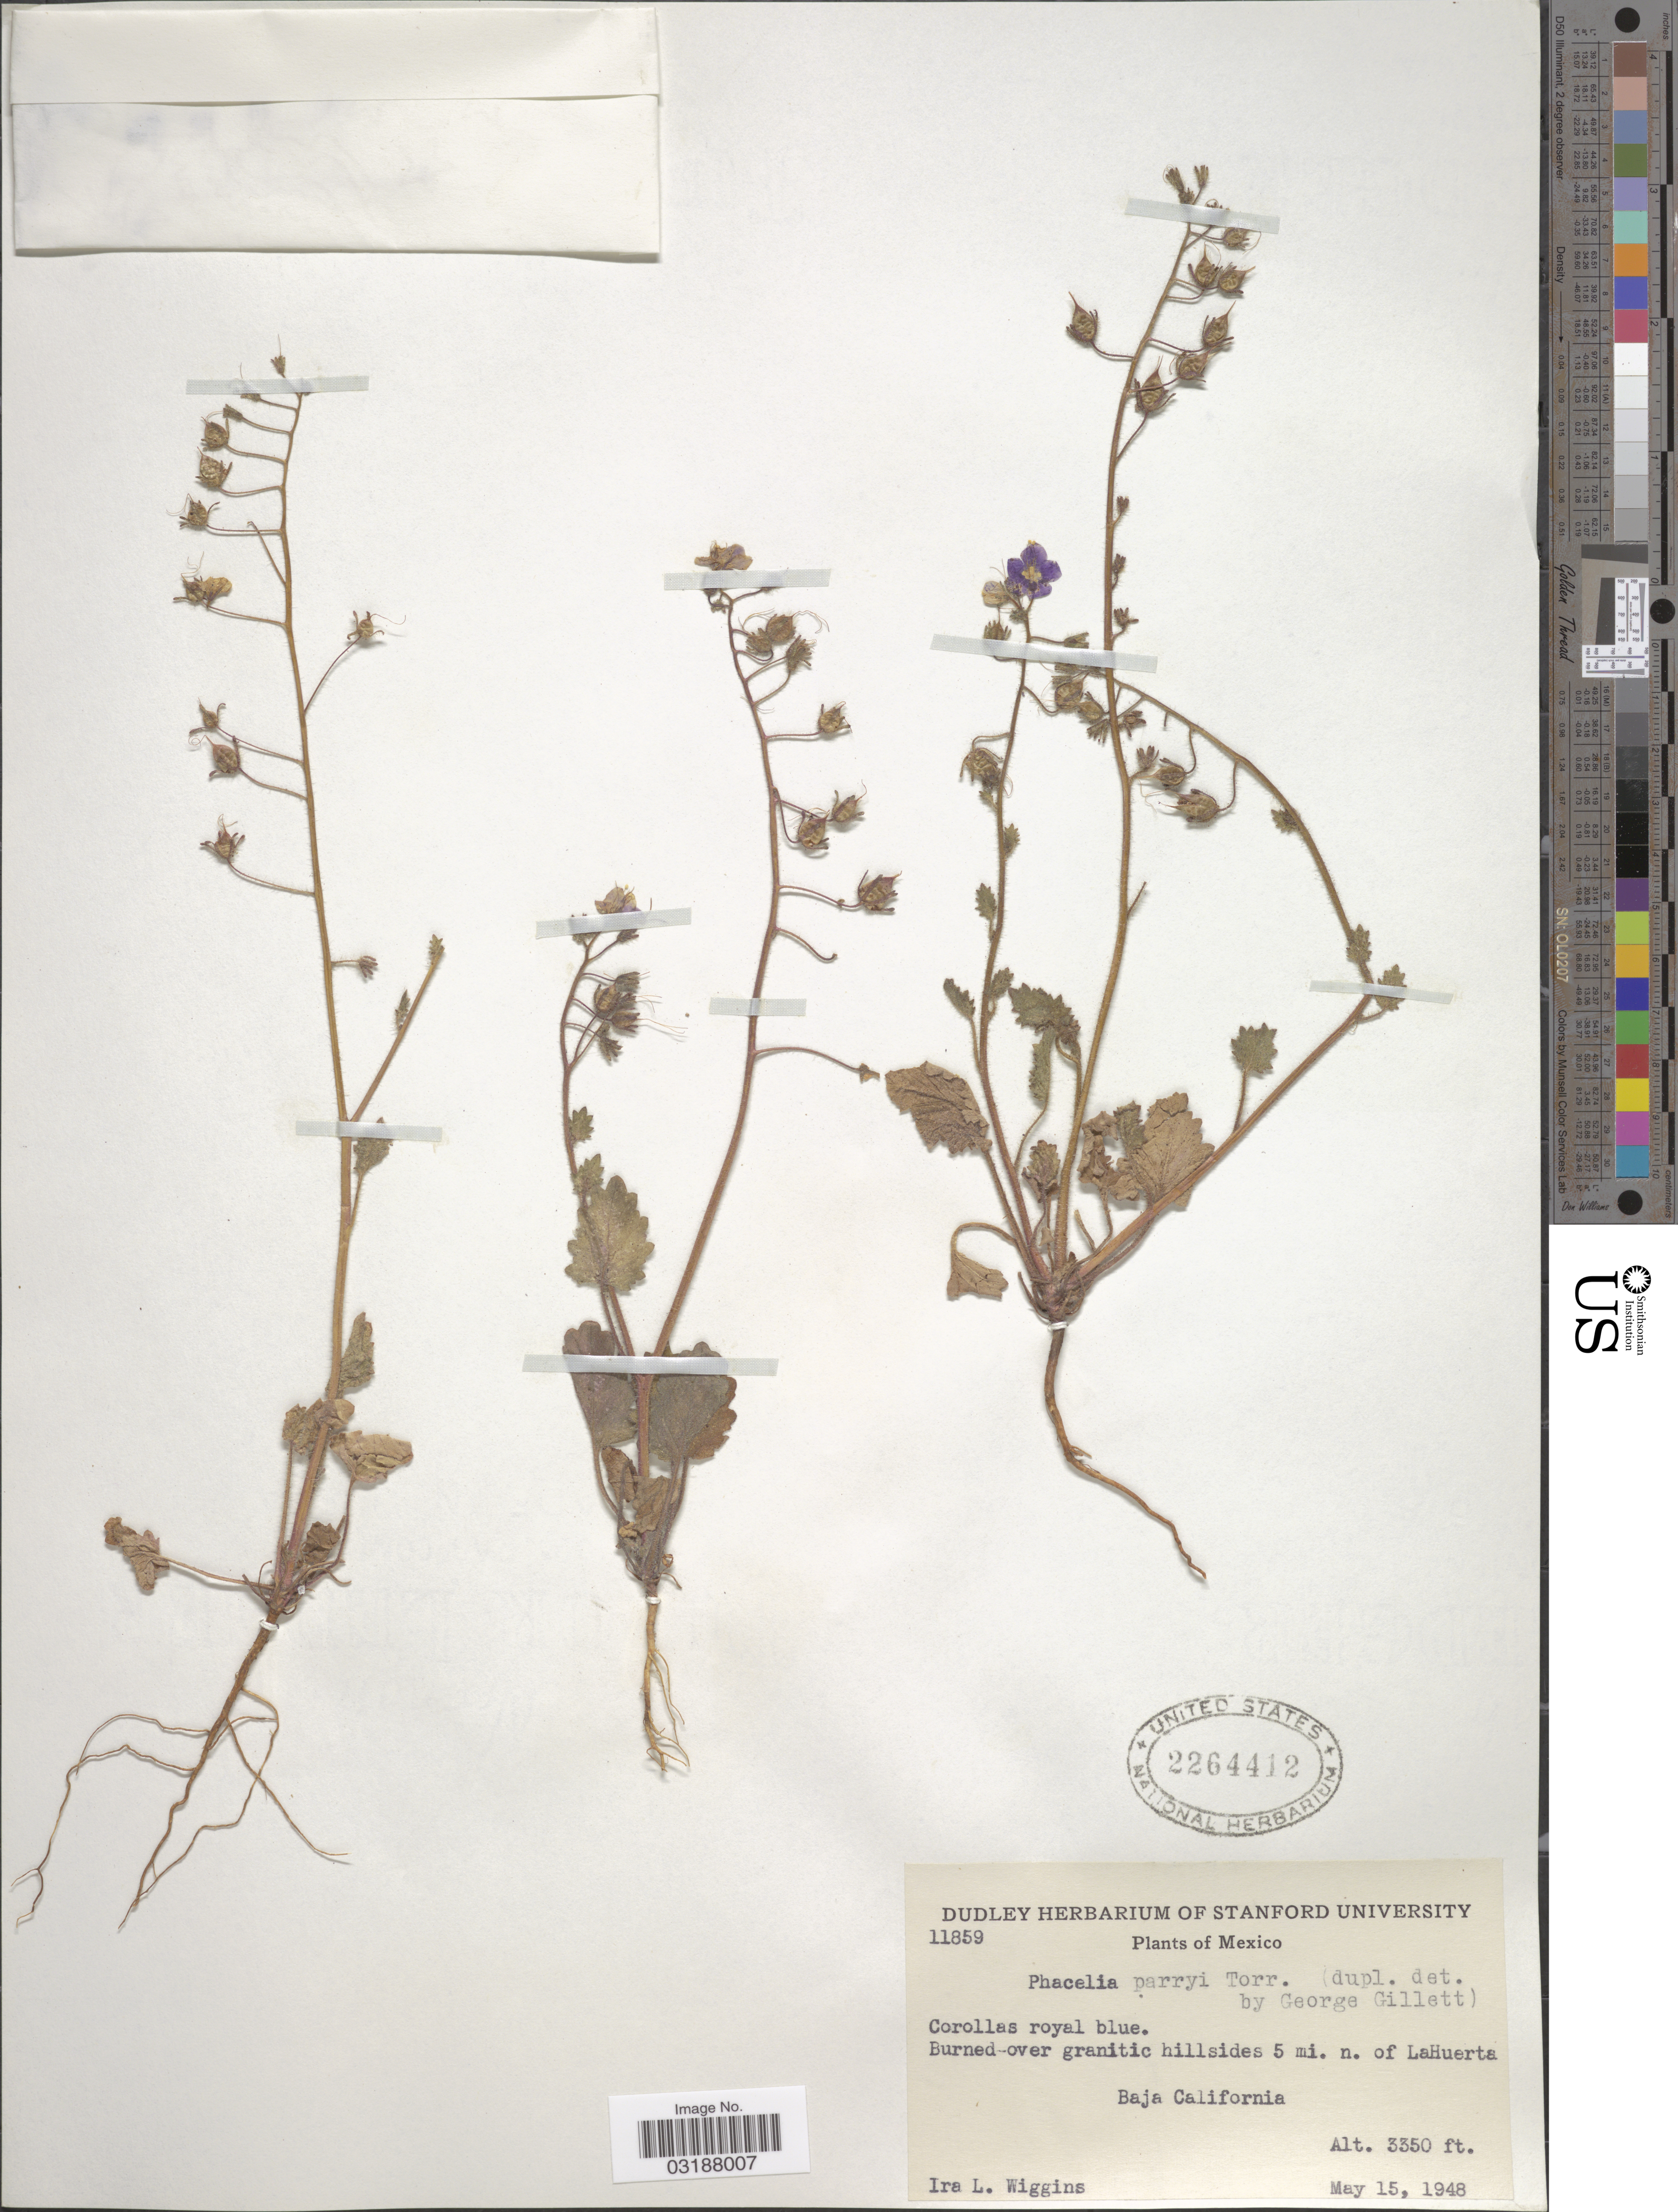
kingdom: Plantae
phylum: Tracheophyta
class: Magnoliopsida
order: Boraginales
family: Hydrophyllaceae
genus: Phacelia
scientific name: Phacelia parryi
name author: Torr. in Emory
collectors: I. L. Wiggins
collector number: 11859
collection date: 1948-05-15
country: Mexico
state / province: Baja California Norte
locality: Burned-over granitic hillsides 5 mi. n. of LaHuerta.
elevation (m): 1021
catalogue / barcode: US 2264412